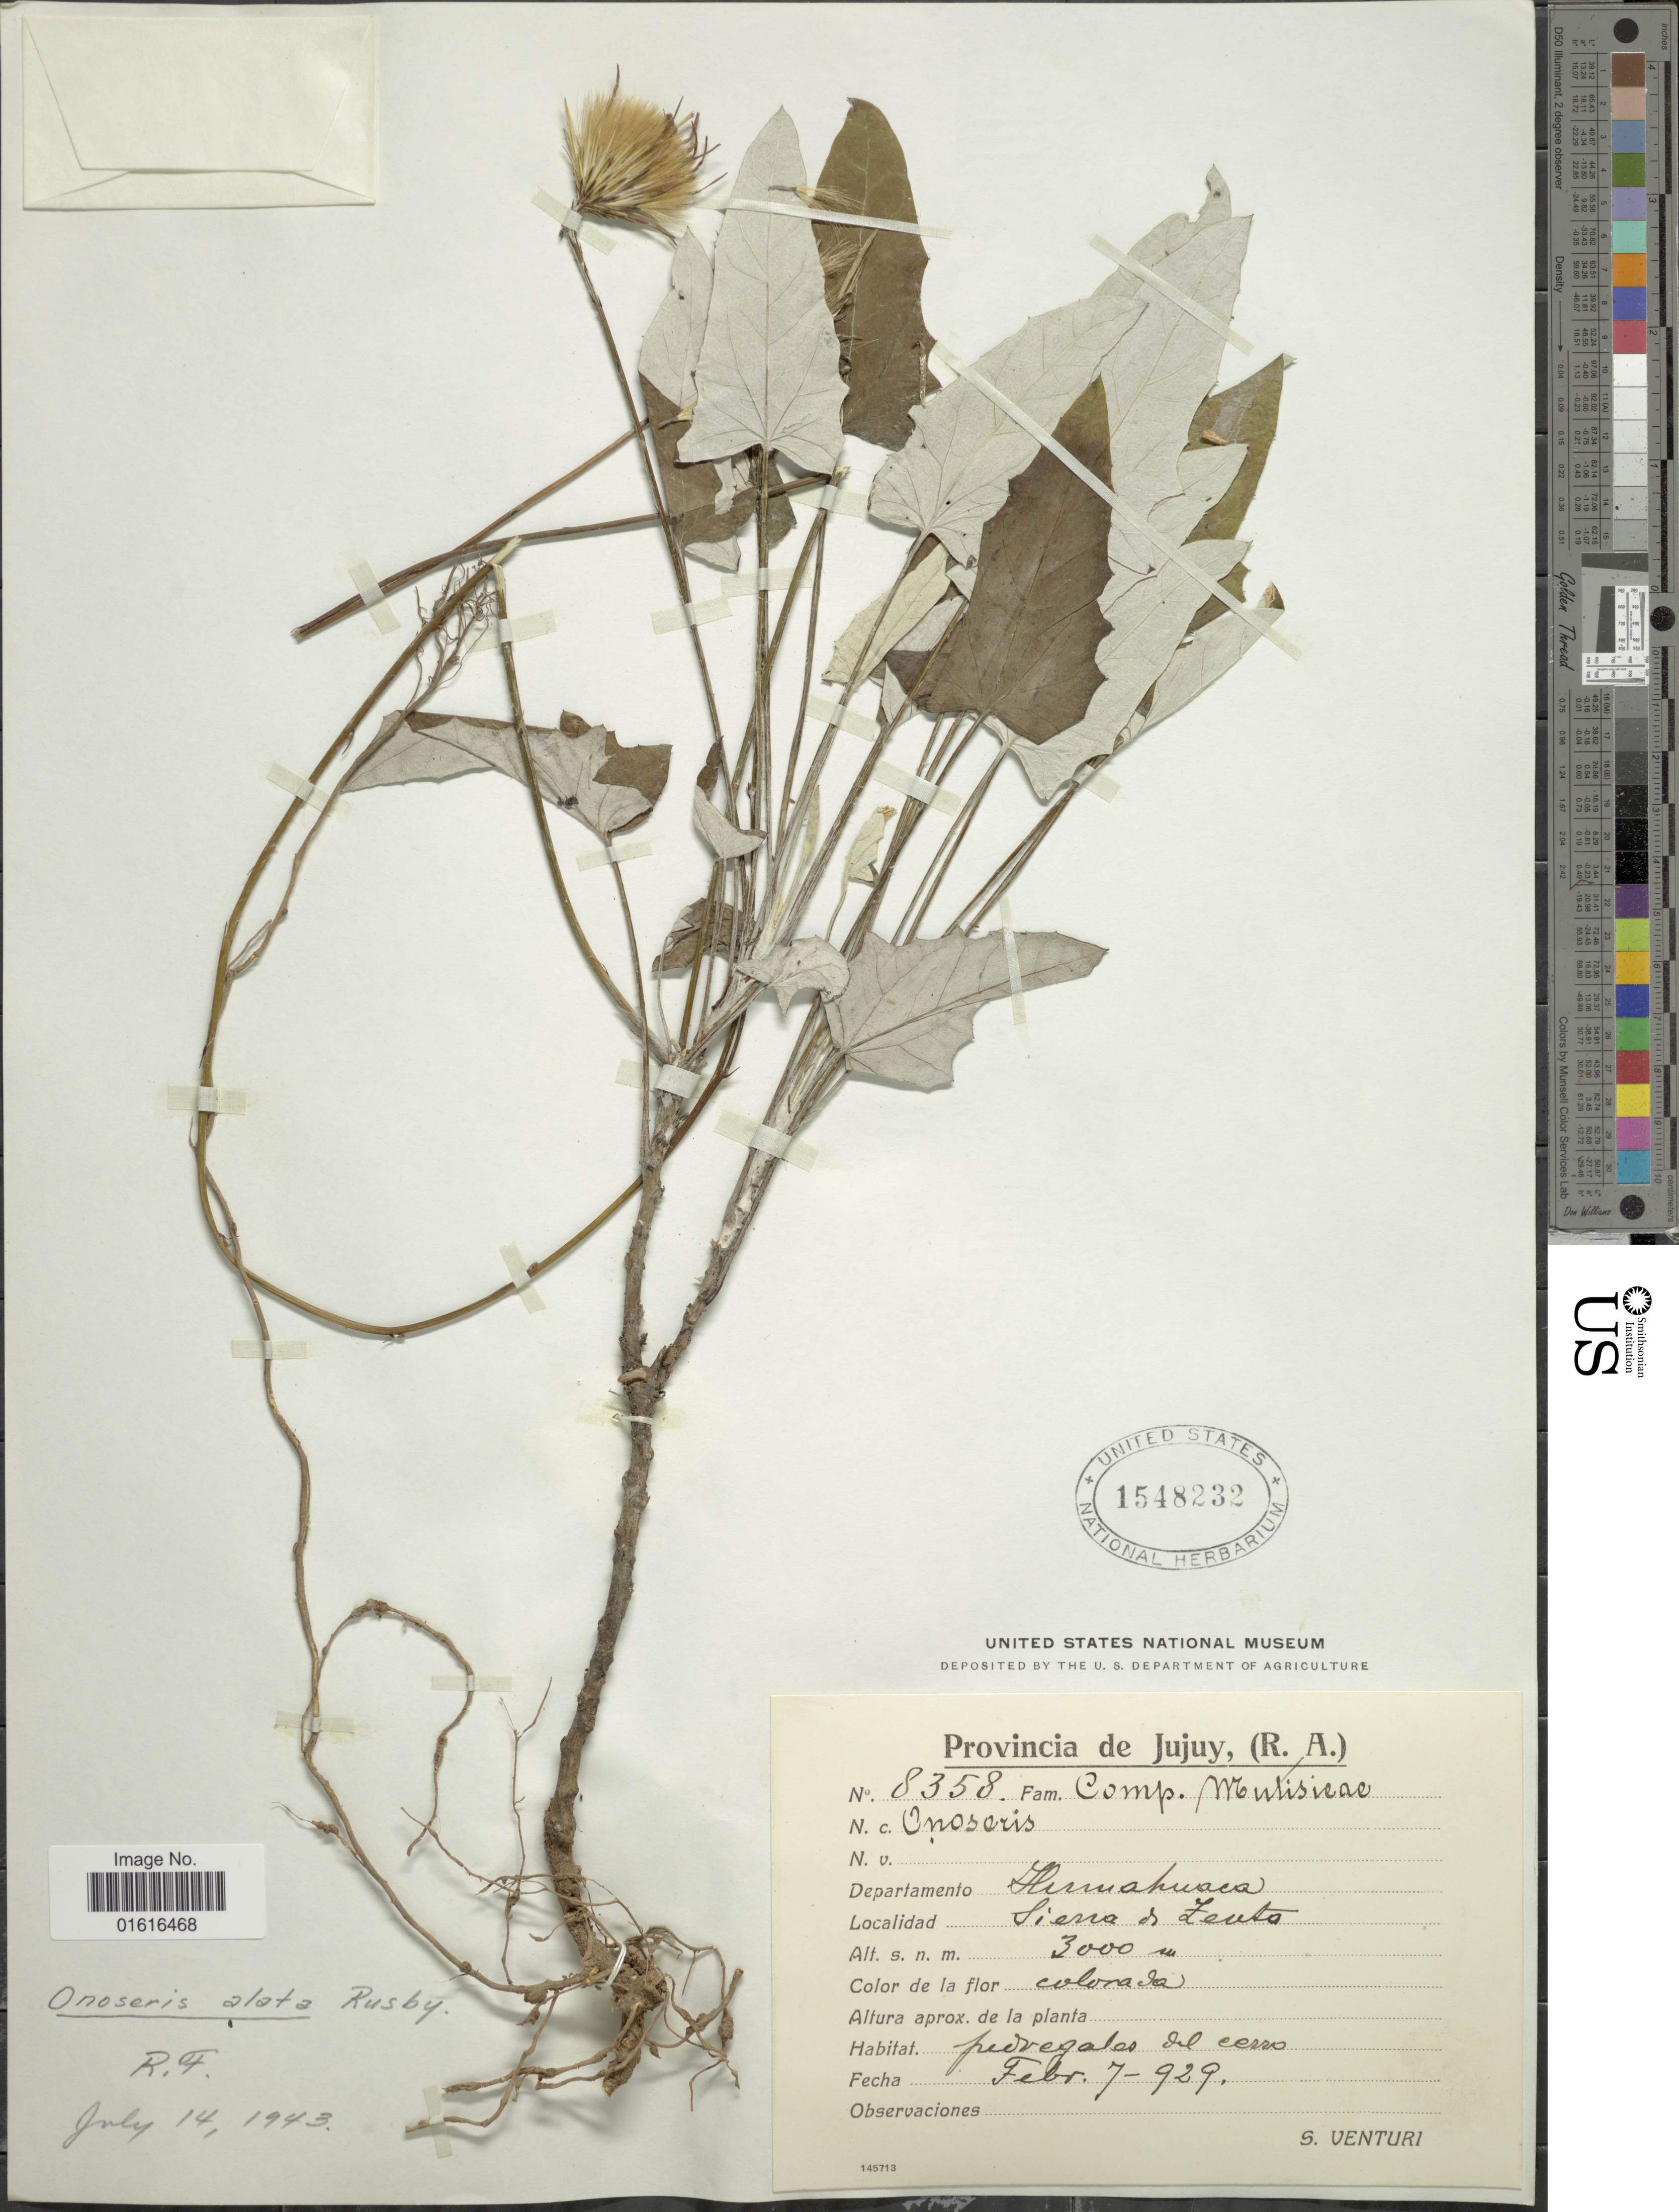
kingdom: Plantae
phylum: Tracheophyta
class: Magnoliopsida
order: Asterales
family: Asteraceae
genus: Onoseris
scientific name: Onoseris alata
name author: Rusby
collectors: S. Venturi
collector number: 8358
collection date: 1929-02-07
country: Argentina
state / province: Jujuy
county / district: Humahuaca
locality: Sierra de Zenta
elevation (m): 3000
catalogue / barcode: US 1548232